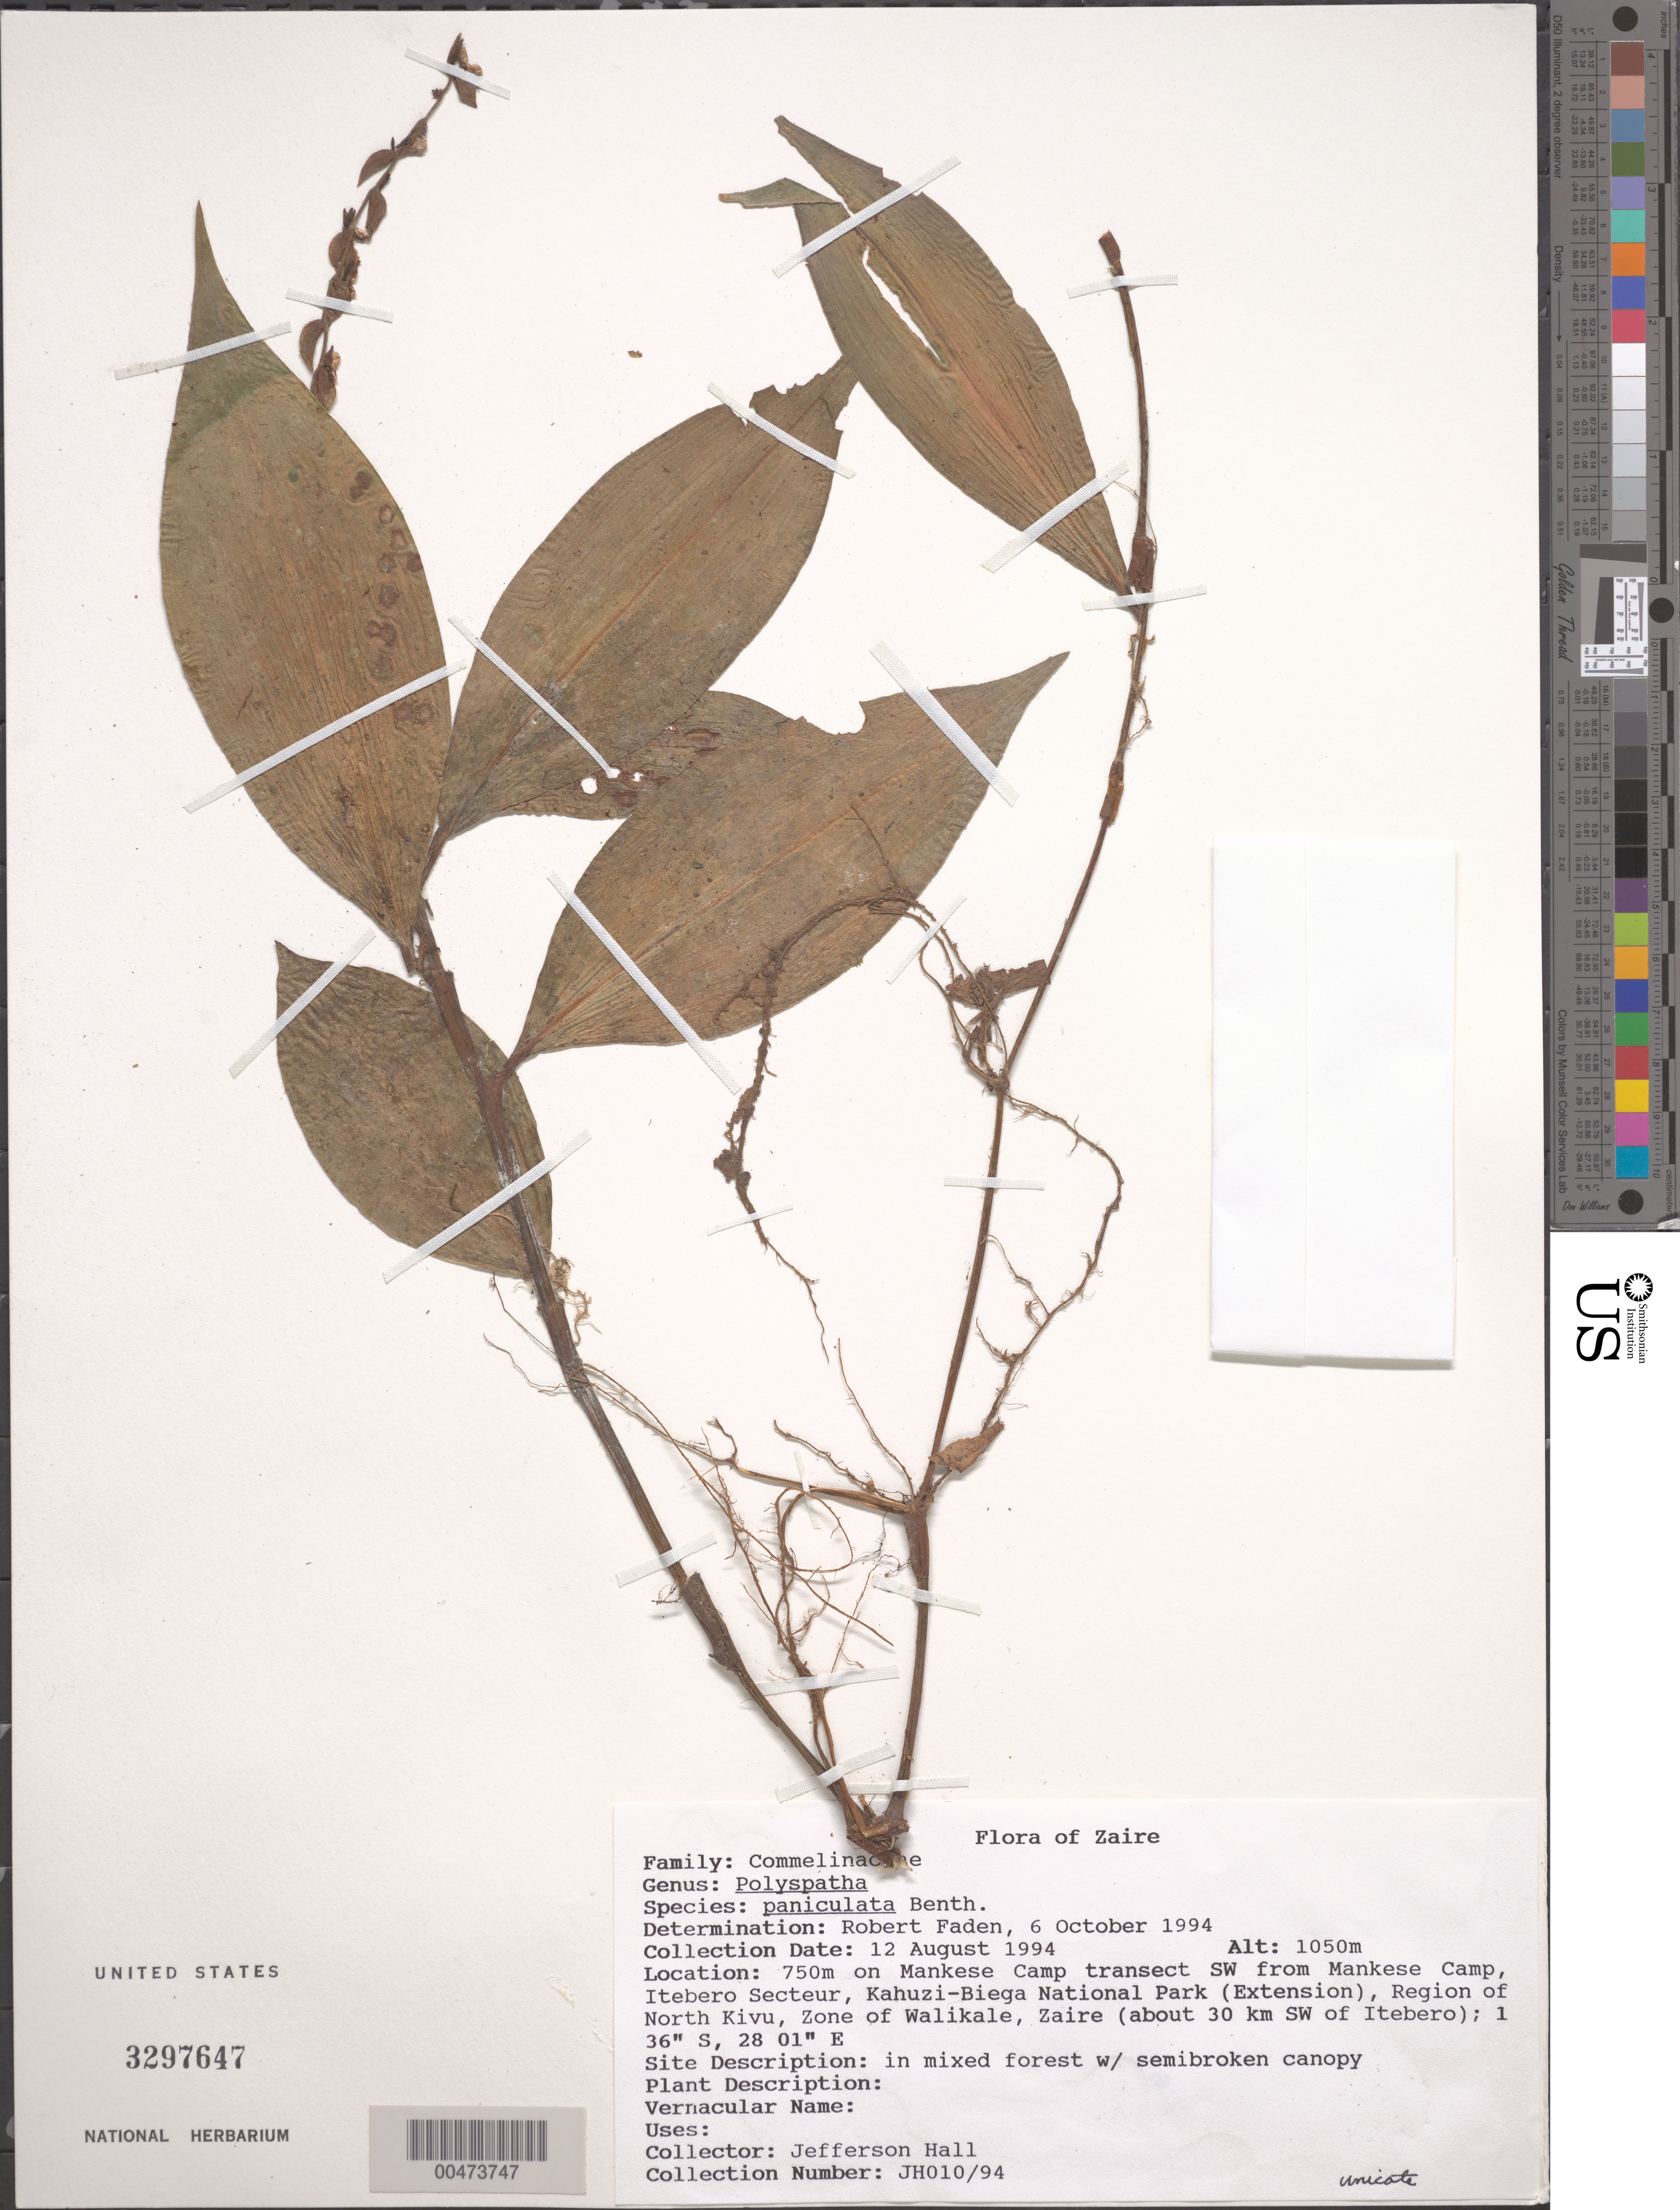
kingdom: Plantae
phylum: Tracheophyta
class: Liliopsida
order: Commelinales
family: Commelinaceae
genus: Polyspatha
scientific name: Polyspatha paniculata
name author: Benth.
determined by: Faden, Robert B., (US), Smithsonian Institution - National Museum of Natural History (UNITED STATES)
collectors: J. Hall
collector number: Jh010/94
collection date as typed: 12 Aug 1994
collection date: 1994-08-12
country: Congo, Democratic Republic of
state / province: Sud-Kivu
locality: SW from Mankese camp, Kahuzi-Biega National Park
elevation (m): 1050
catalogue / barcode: US 3297647